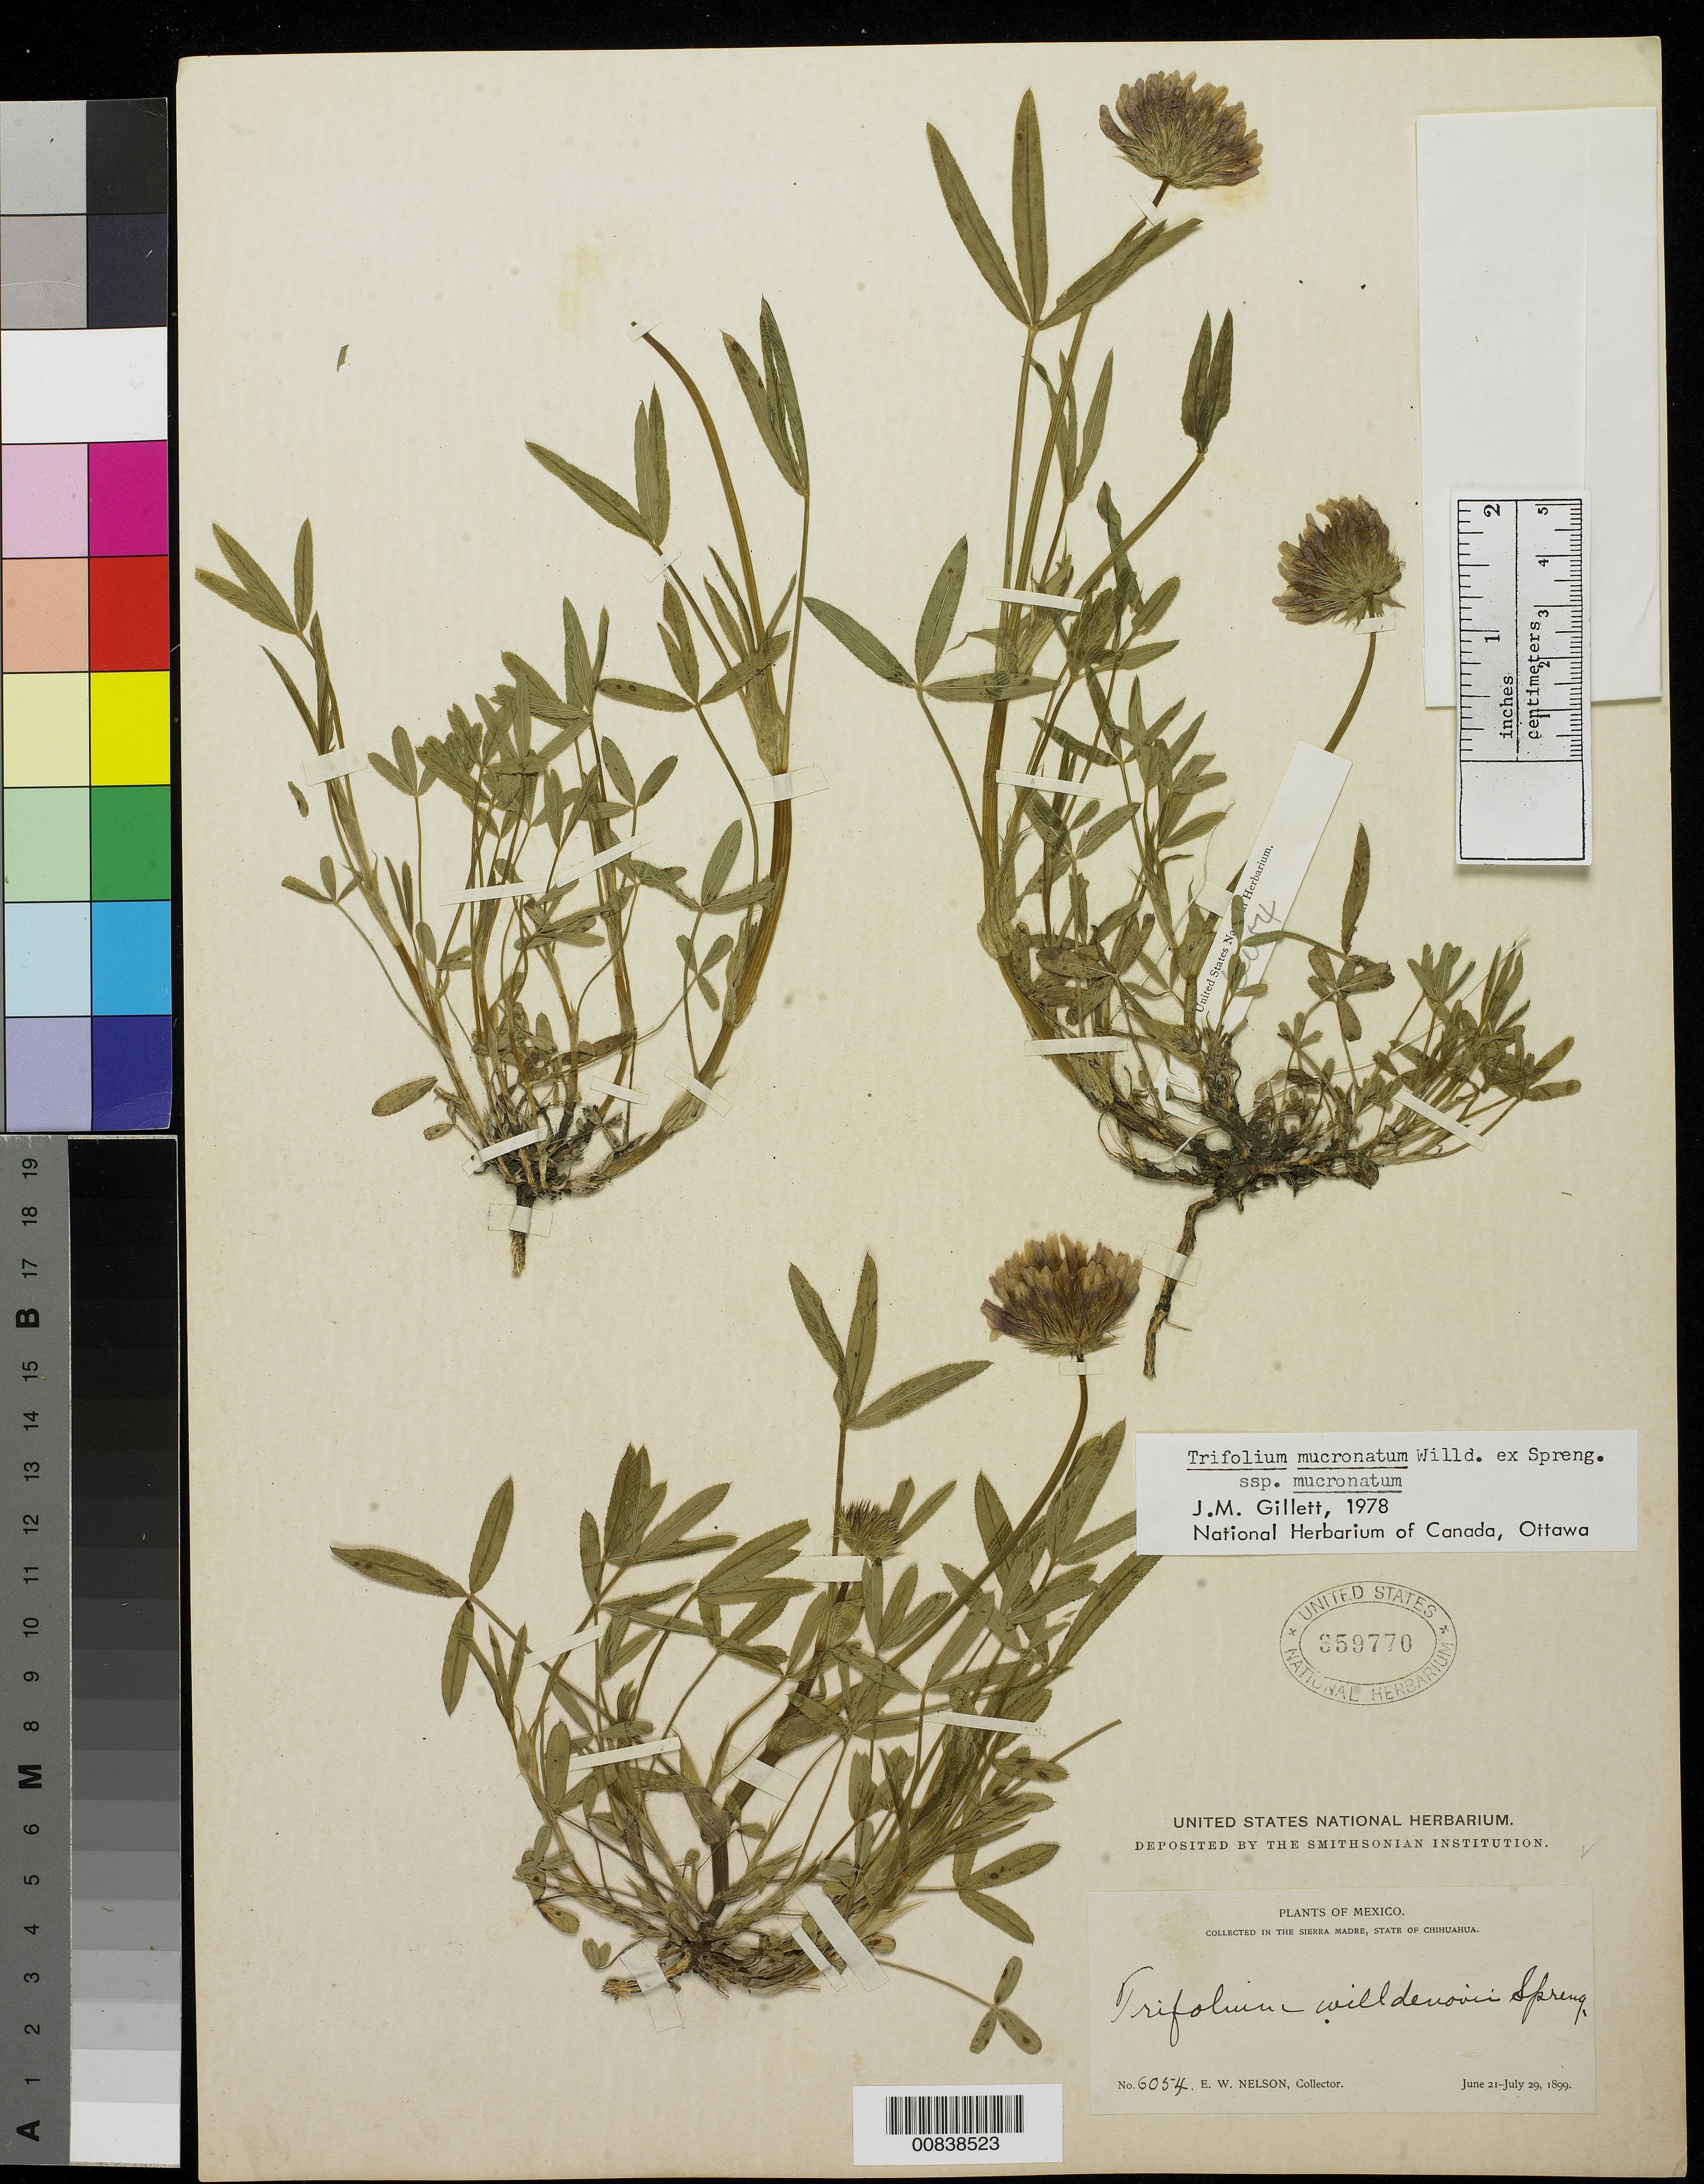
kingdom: Plantae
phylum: Tracheophyta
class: Magnoliopsida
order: Fabales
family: Fabaceae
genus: Trifolium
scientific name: Trifolium mucronatum subsp. mucronatum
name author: Willd. ex Spreng.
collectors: E. W. Nelson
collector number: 6054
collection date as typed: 21 Jun 1899 to 29 Jul 1899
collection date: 1899-06-21/1899-07-29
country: Mexico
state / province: Chihuahua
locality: Sierra Madre, Chihuahua.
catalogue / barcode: US 359770